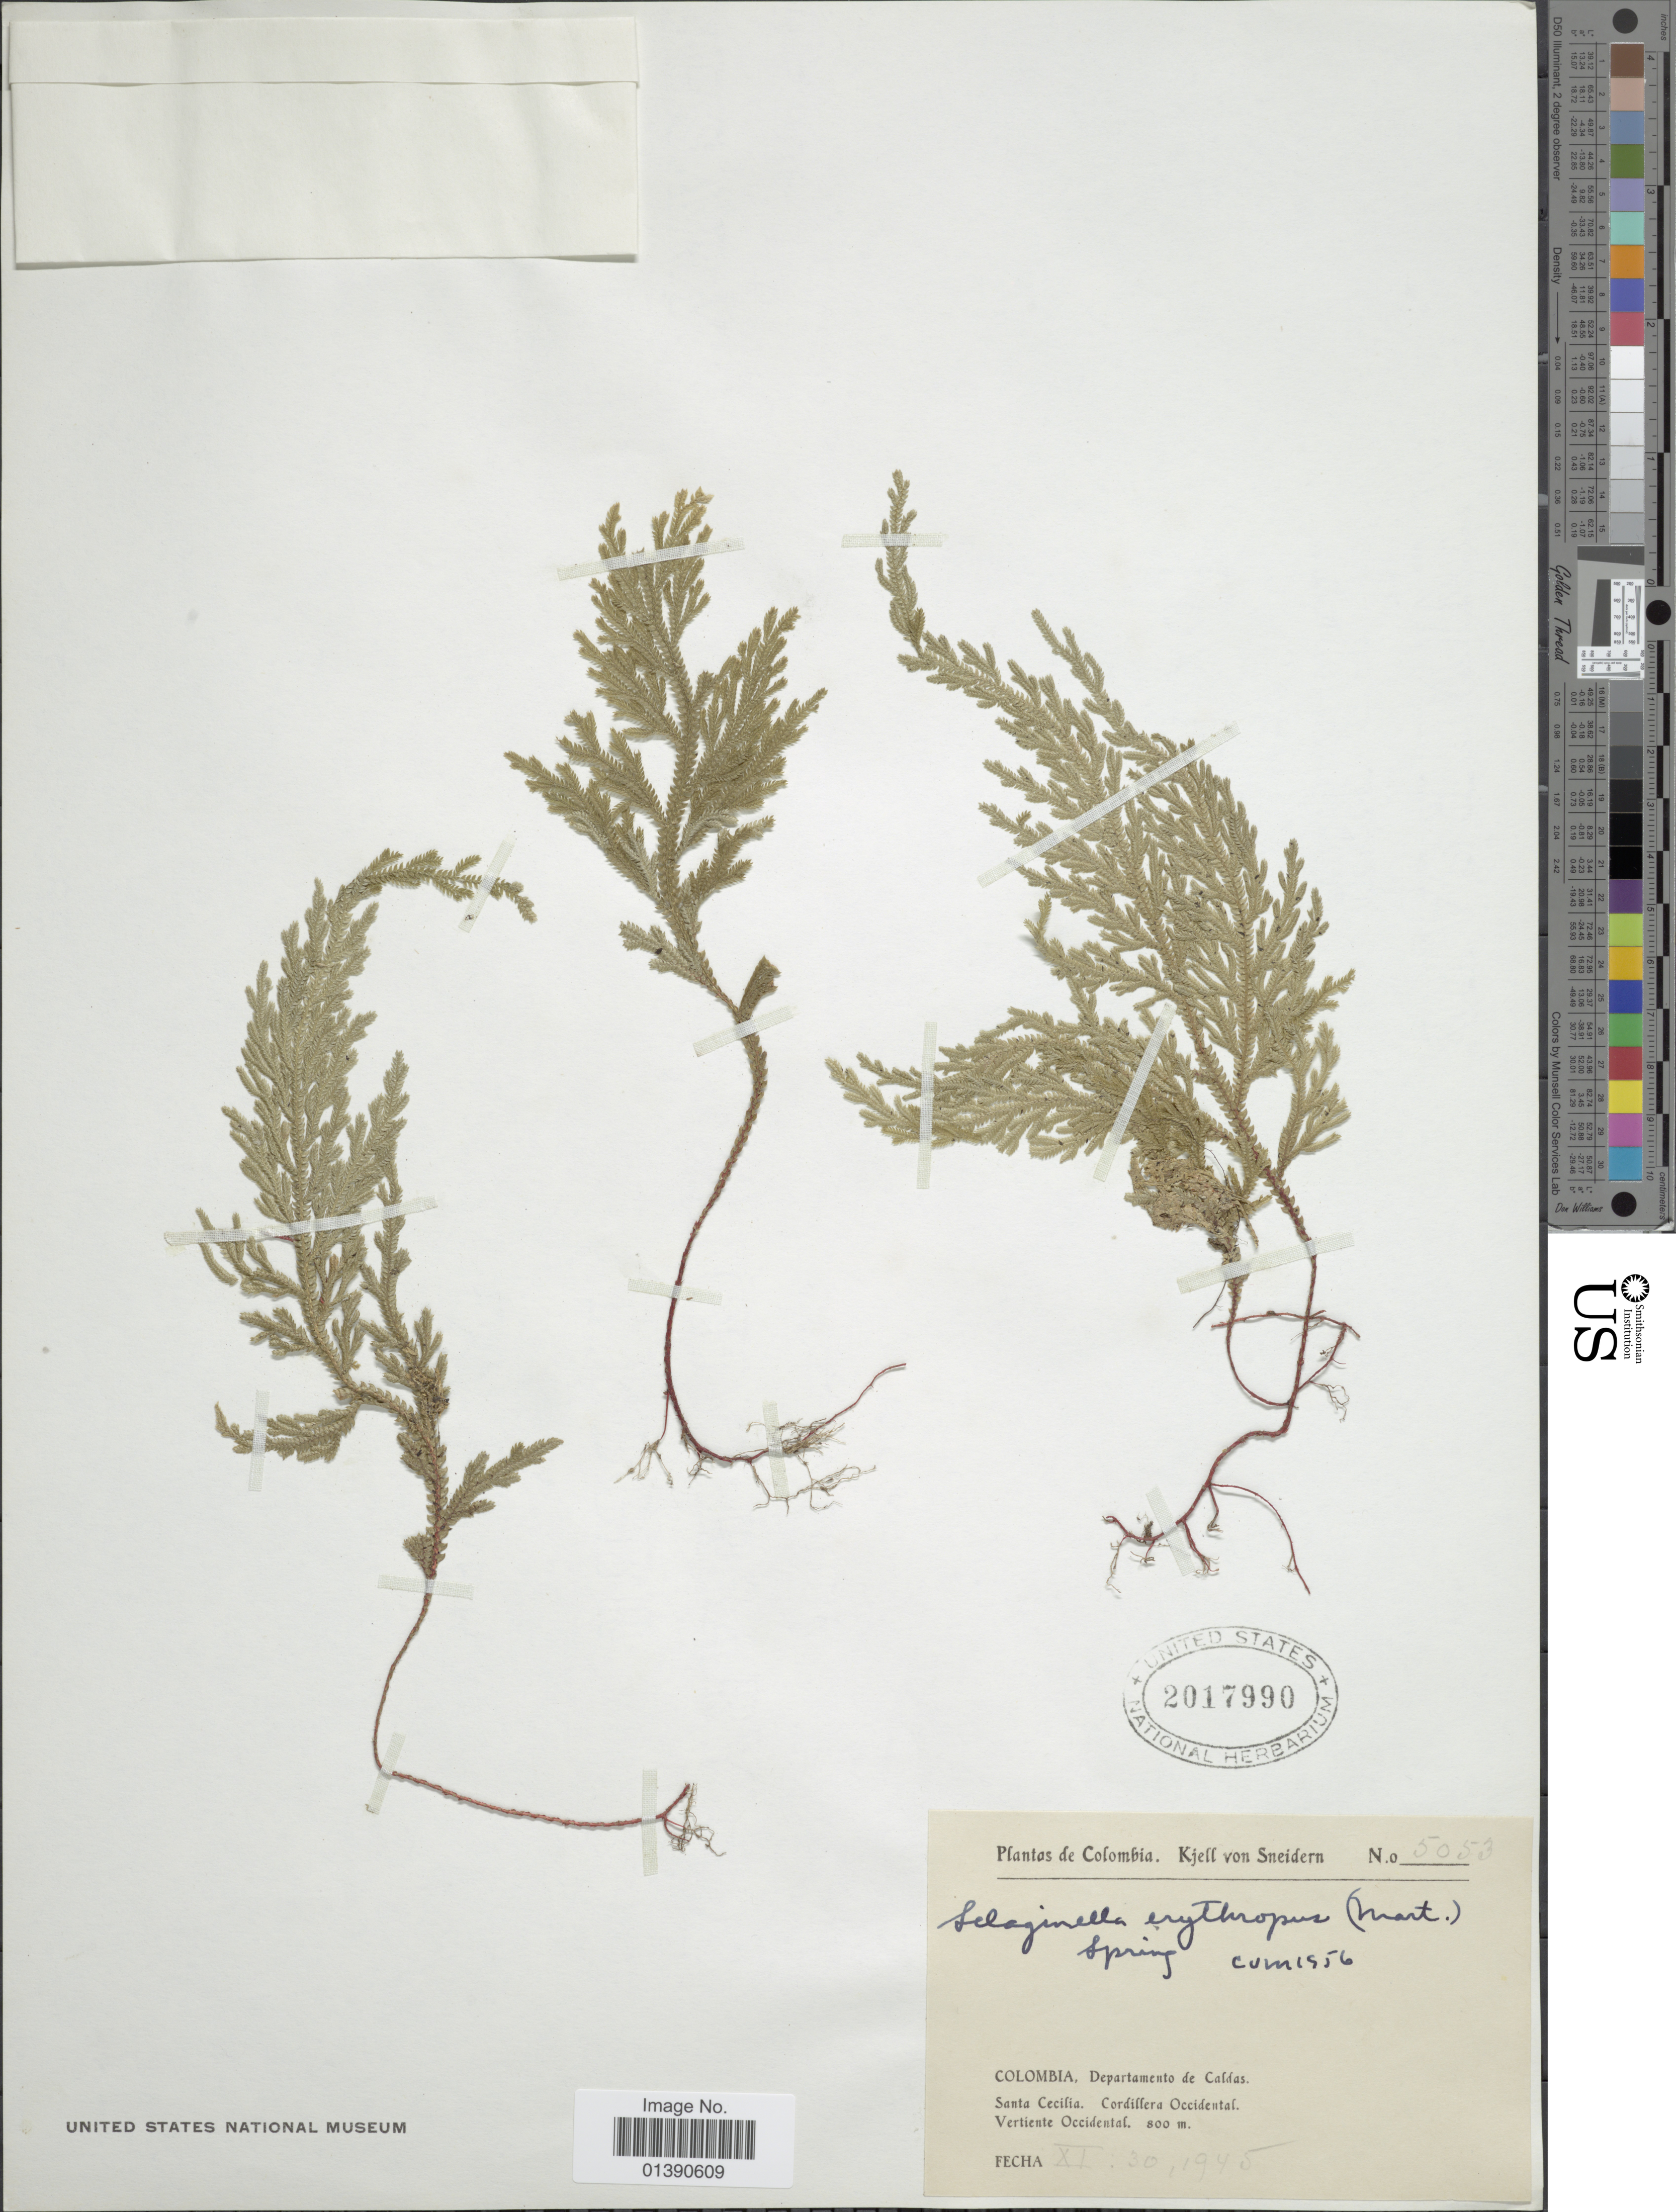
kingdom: Plantae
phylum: Tracheophyta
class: Lycopodiopsida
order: Selaginellales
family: Selaginellaceae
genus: Selaginella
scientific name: Selaginella erythropus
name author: (Mart.) Hieron.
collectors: K. von Sneidern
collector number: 5053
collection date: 1945-11-30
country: Colombia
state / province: Caldas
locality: Santa Cecilia, Cordillera Occidental. Vertiente Occidental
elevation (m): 800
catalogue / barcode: US 2017990